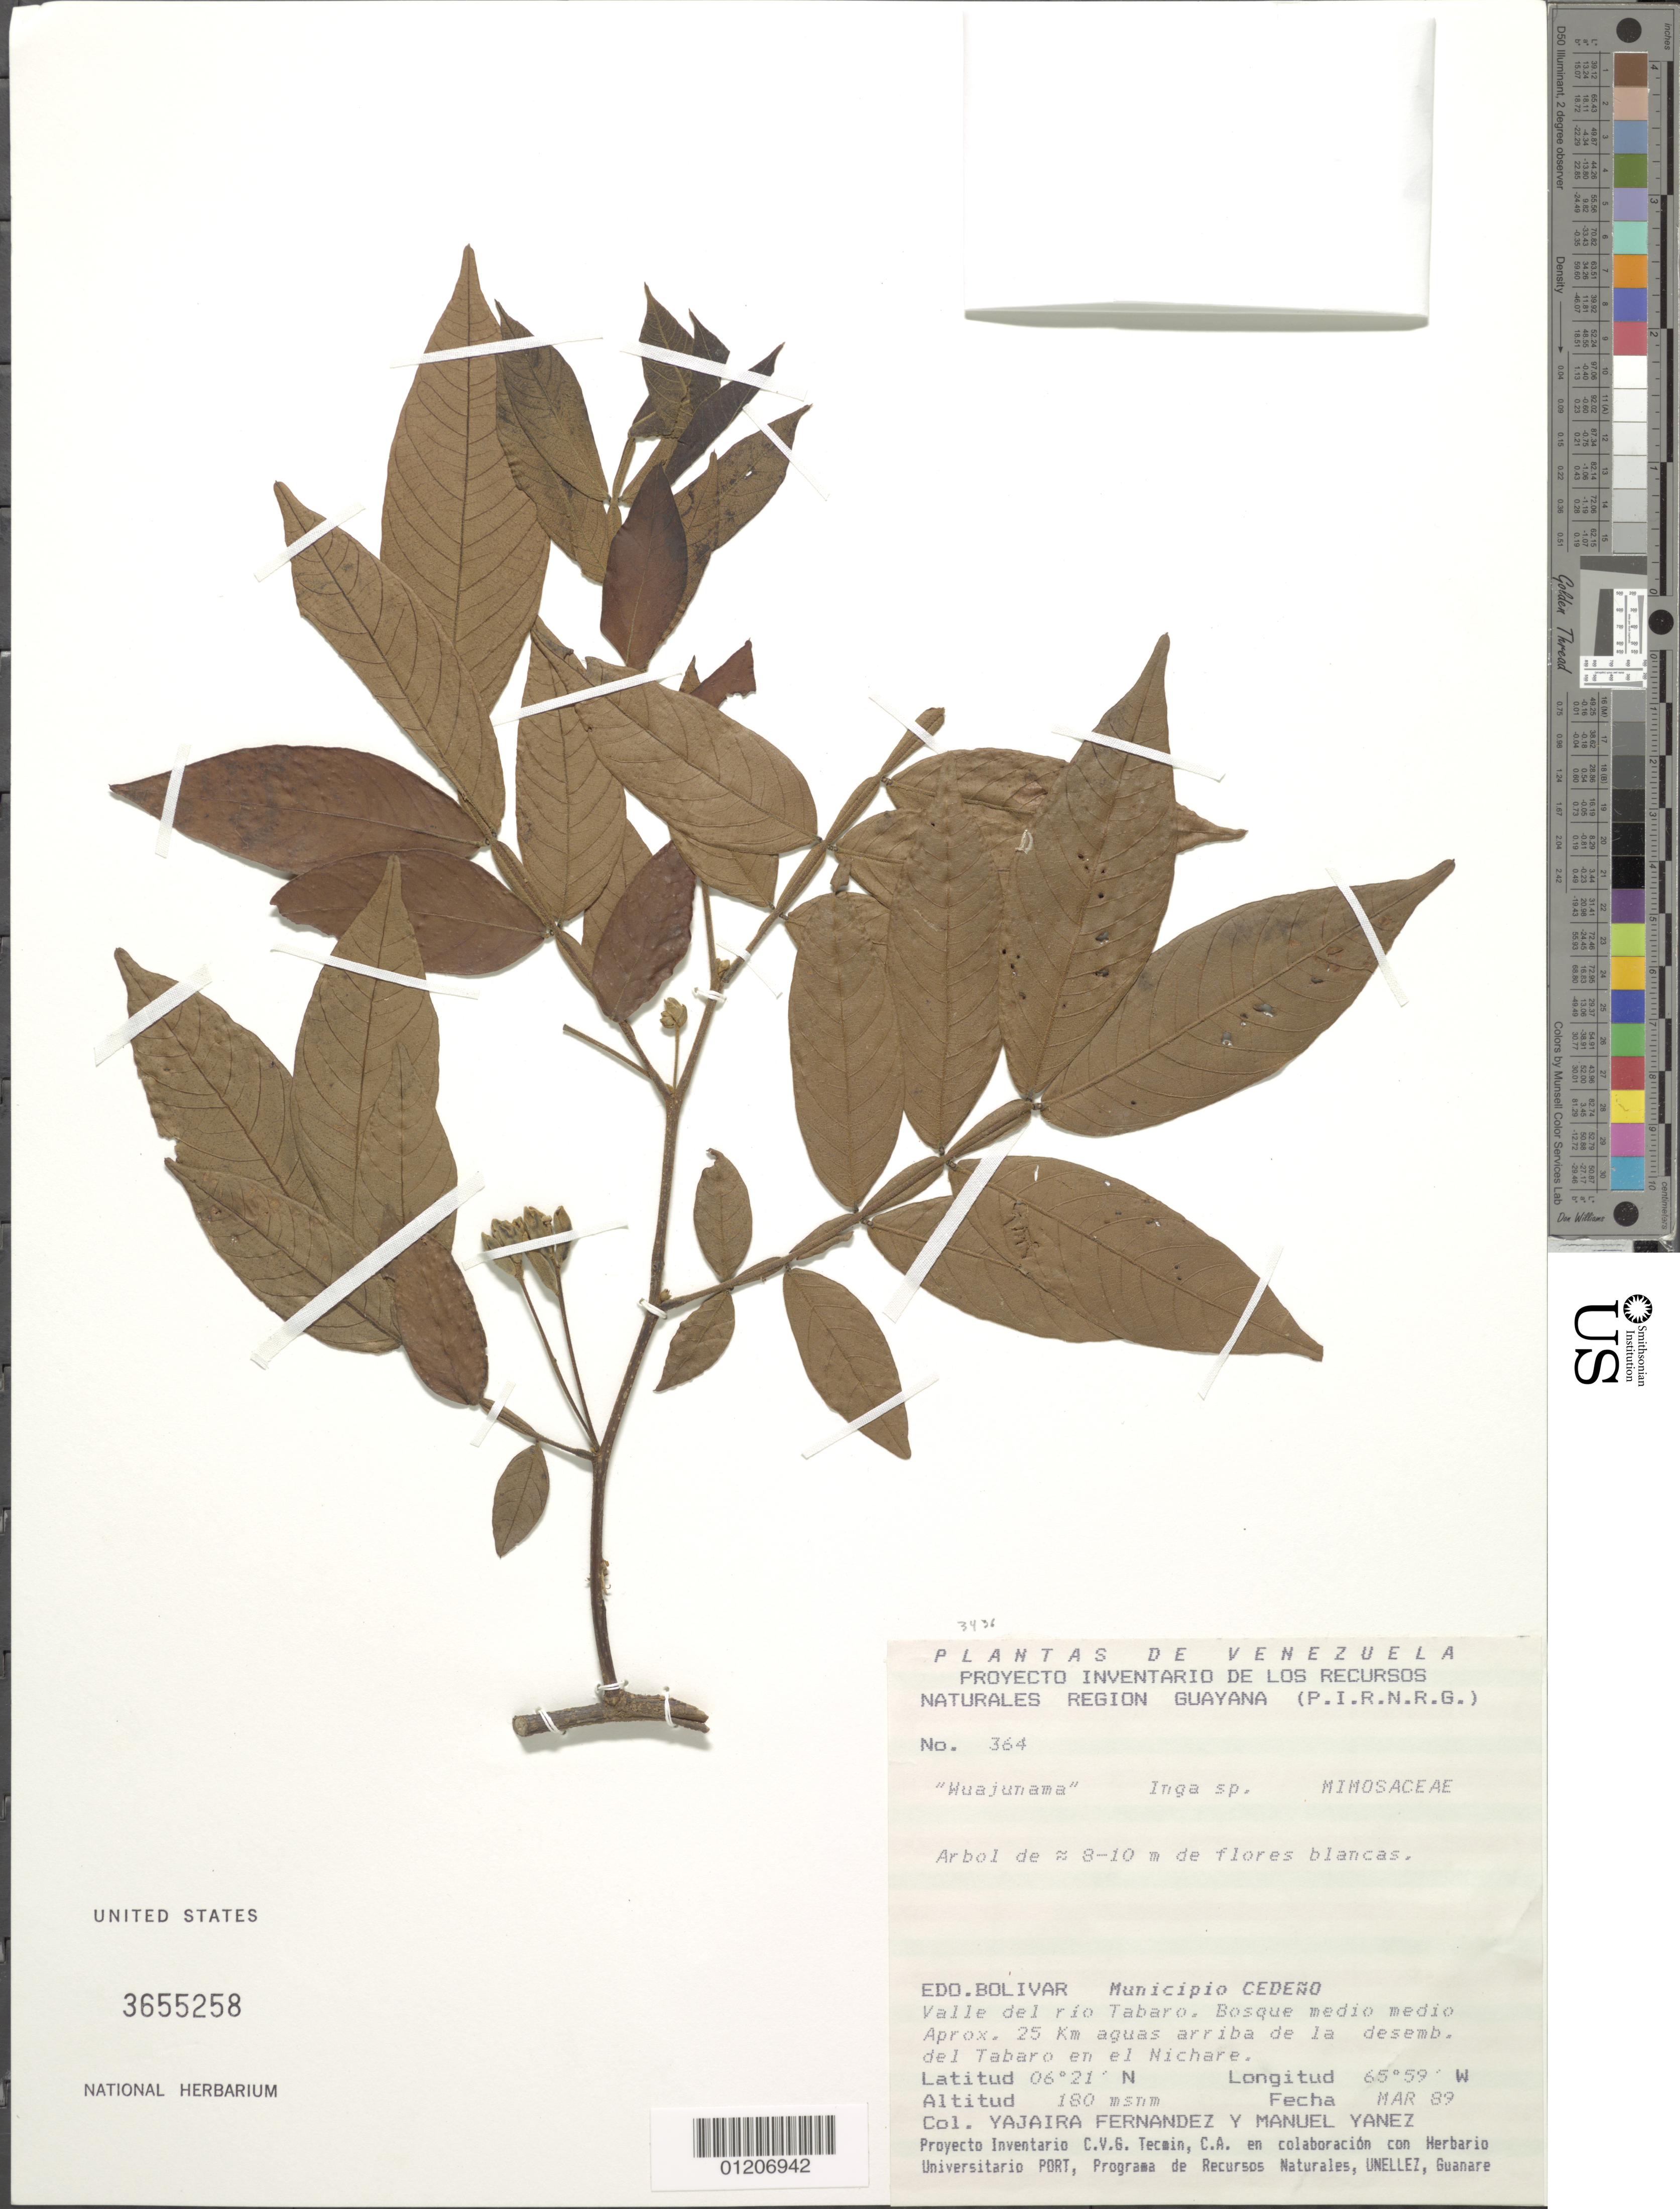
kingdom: Plantae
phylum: Tracheophyta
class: Magnoliopsida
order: Fabales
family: Fabaceae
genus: Inga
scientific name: Inga sp.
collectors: Y. Fernandez & M. Yanez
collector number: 364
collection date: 1989-03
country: Venezuela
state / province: Bolívar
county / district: Cedeño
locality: Valle del rio Tabaro. Aprox 25km aguas arriba de la desemb. del Tabaro en el Nichare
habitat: Boque medio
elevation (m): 180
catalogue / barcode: US 3655258